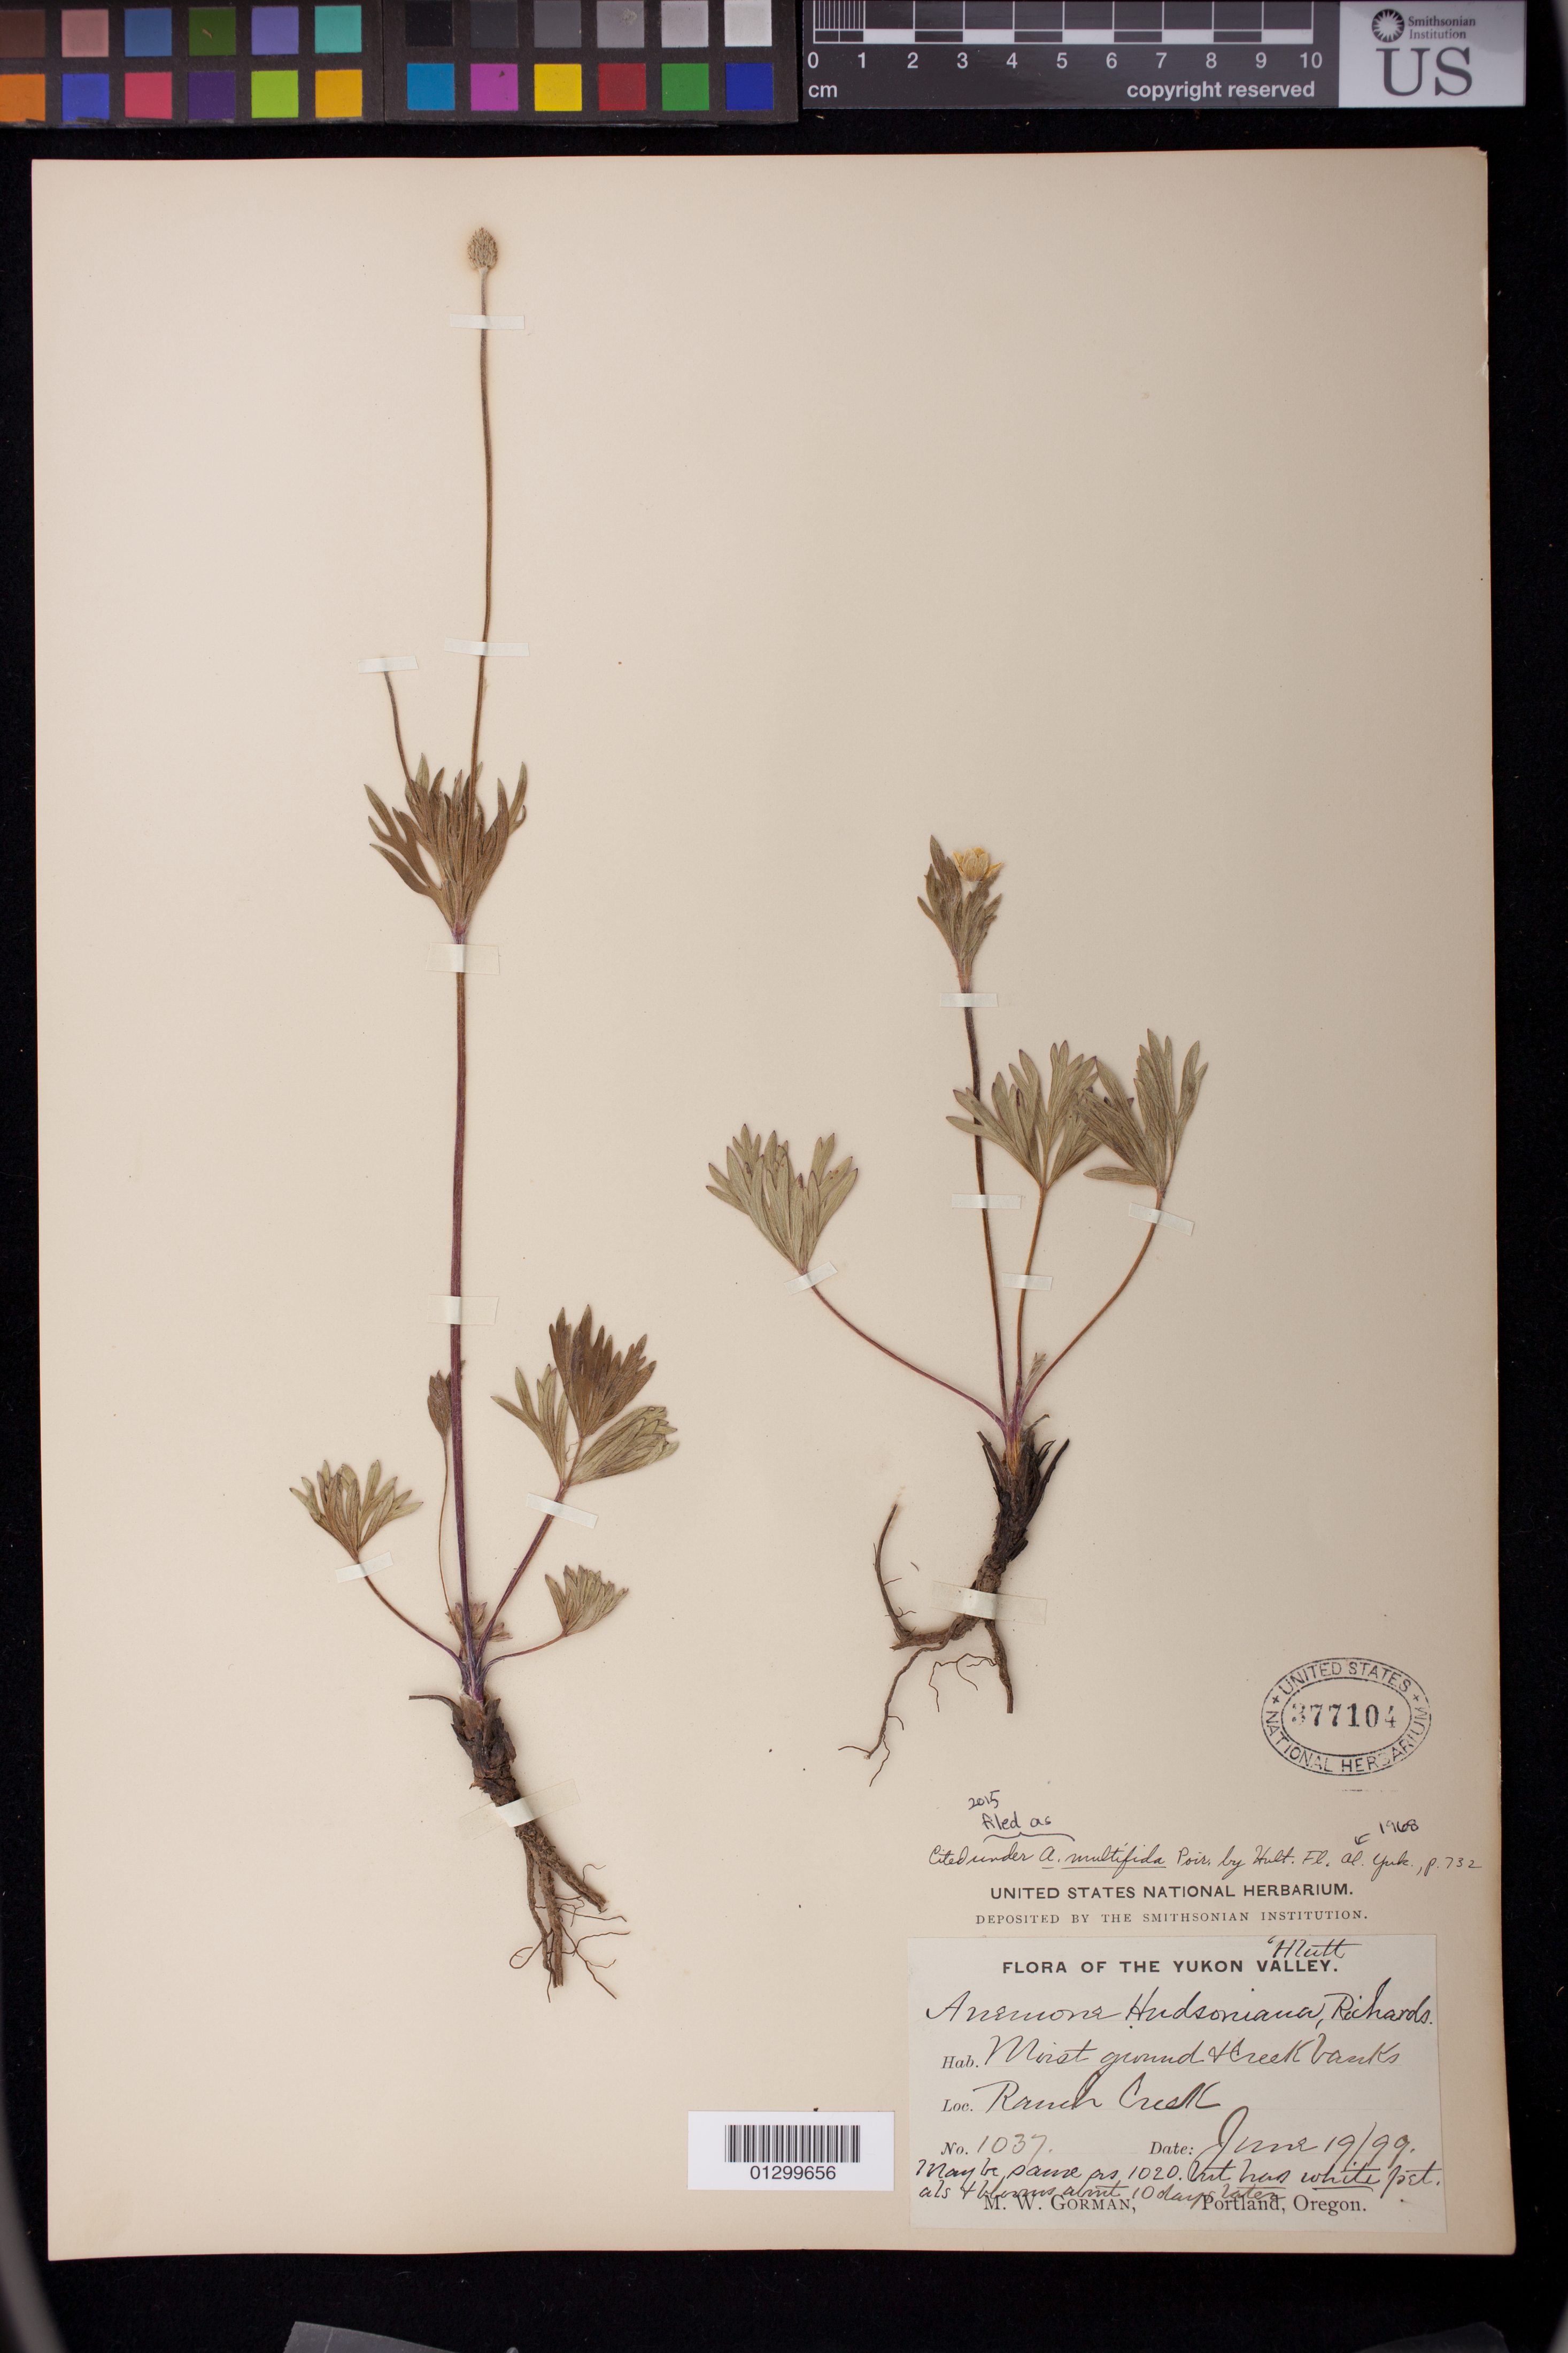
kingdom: Plantae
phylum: Tracheophyta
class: Magnoliopsida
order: Ranunculales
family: Ranunculaceae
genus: Anemone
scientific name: Anemone multifida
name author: Poir.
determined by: Hultén, [O.] Eric G.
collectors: M. W. Gorman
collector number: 1037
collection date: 1899-06-19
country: Canada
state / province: British Columbia / Yukon Territory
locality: Ranch Creek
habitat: Moist ground and creek banks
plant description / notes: Maybe same as 1020 but has white petals and blooms about 10 days later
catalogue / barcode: US 377104